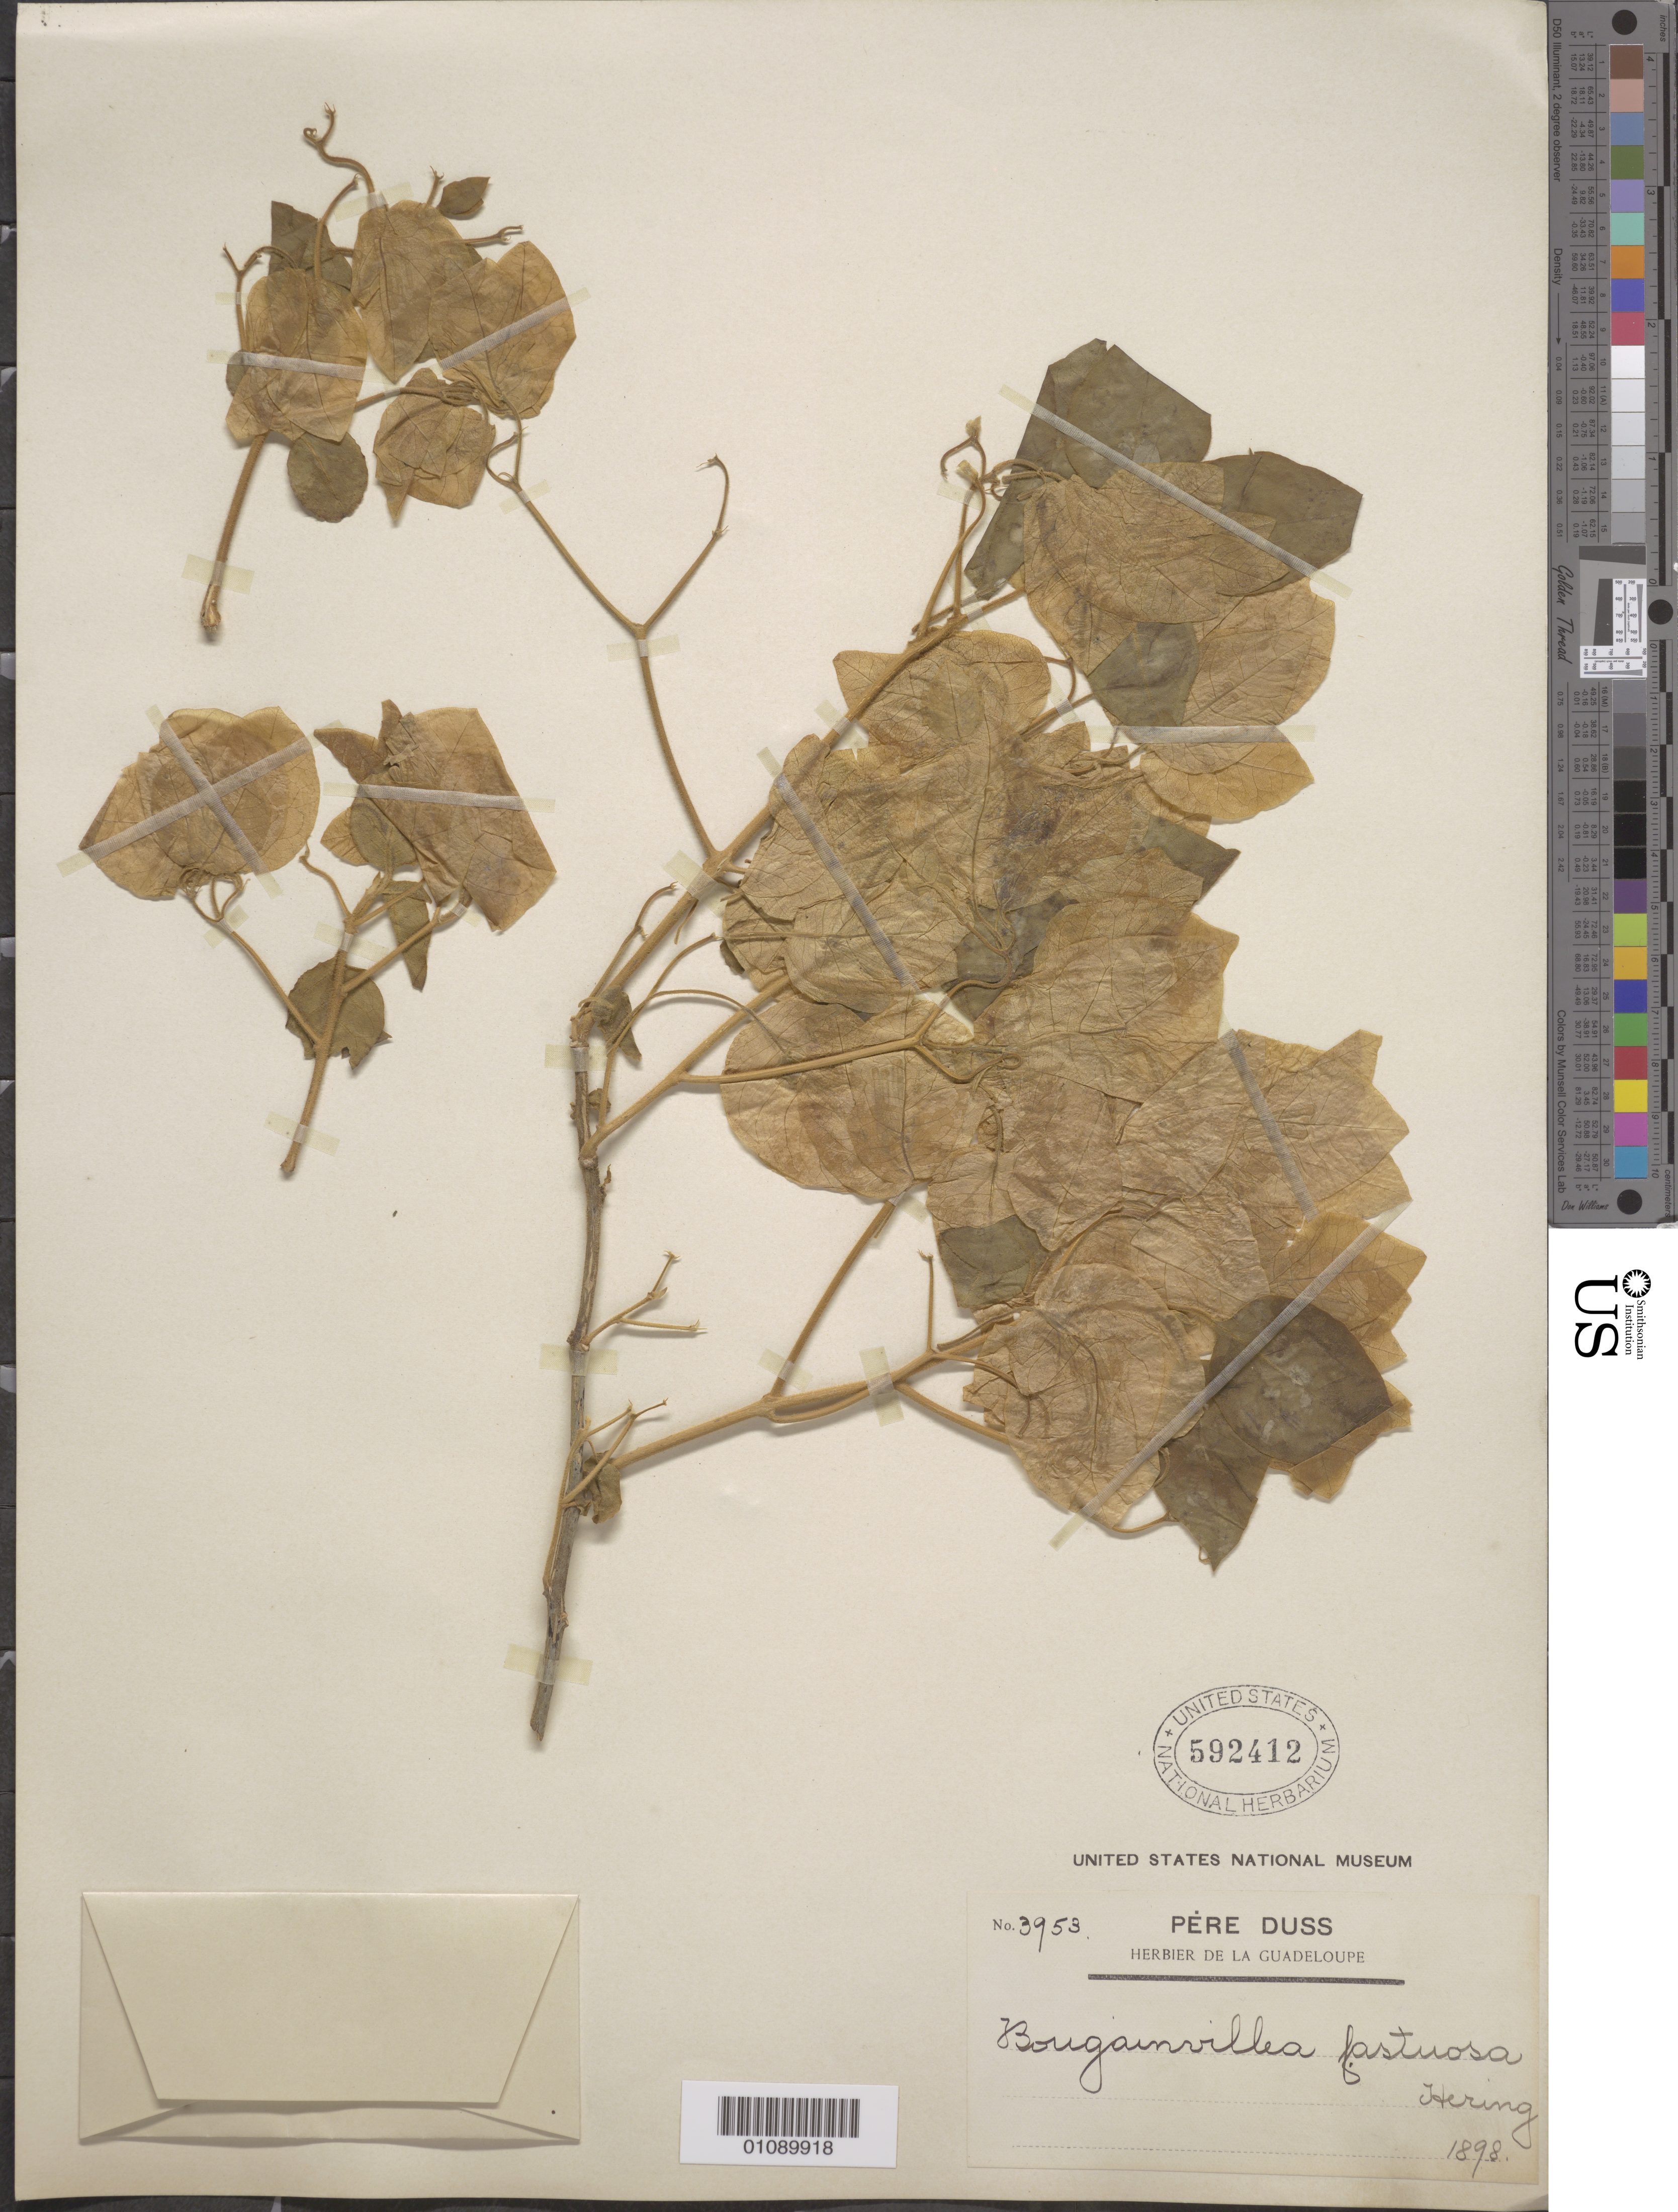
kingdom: Plantae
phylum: Tracheophyta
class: Magnoliopsida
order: Caryophyllales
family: Nyctaginaceae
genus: Bougainvillea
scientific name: Bougainvillea glabra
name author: Choisy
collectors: Père Duss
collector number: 3953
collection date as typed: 1898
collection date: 1898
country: Guadeloupe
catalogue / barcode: US 592412